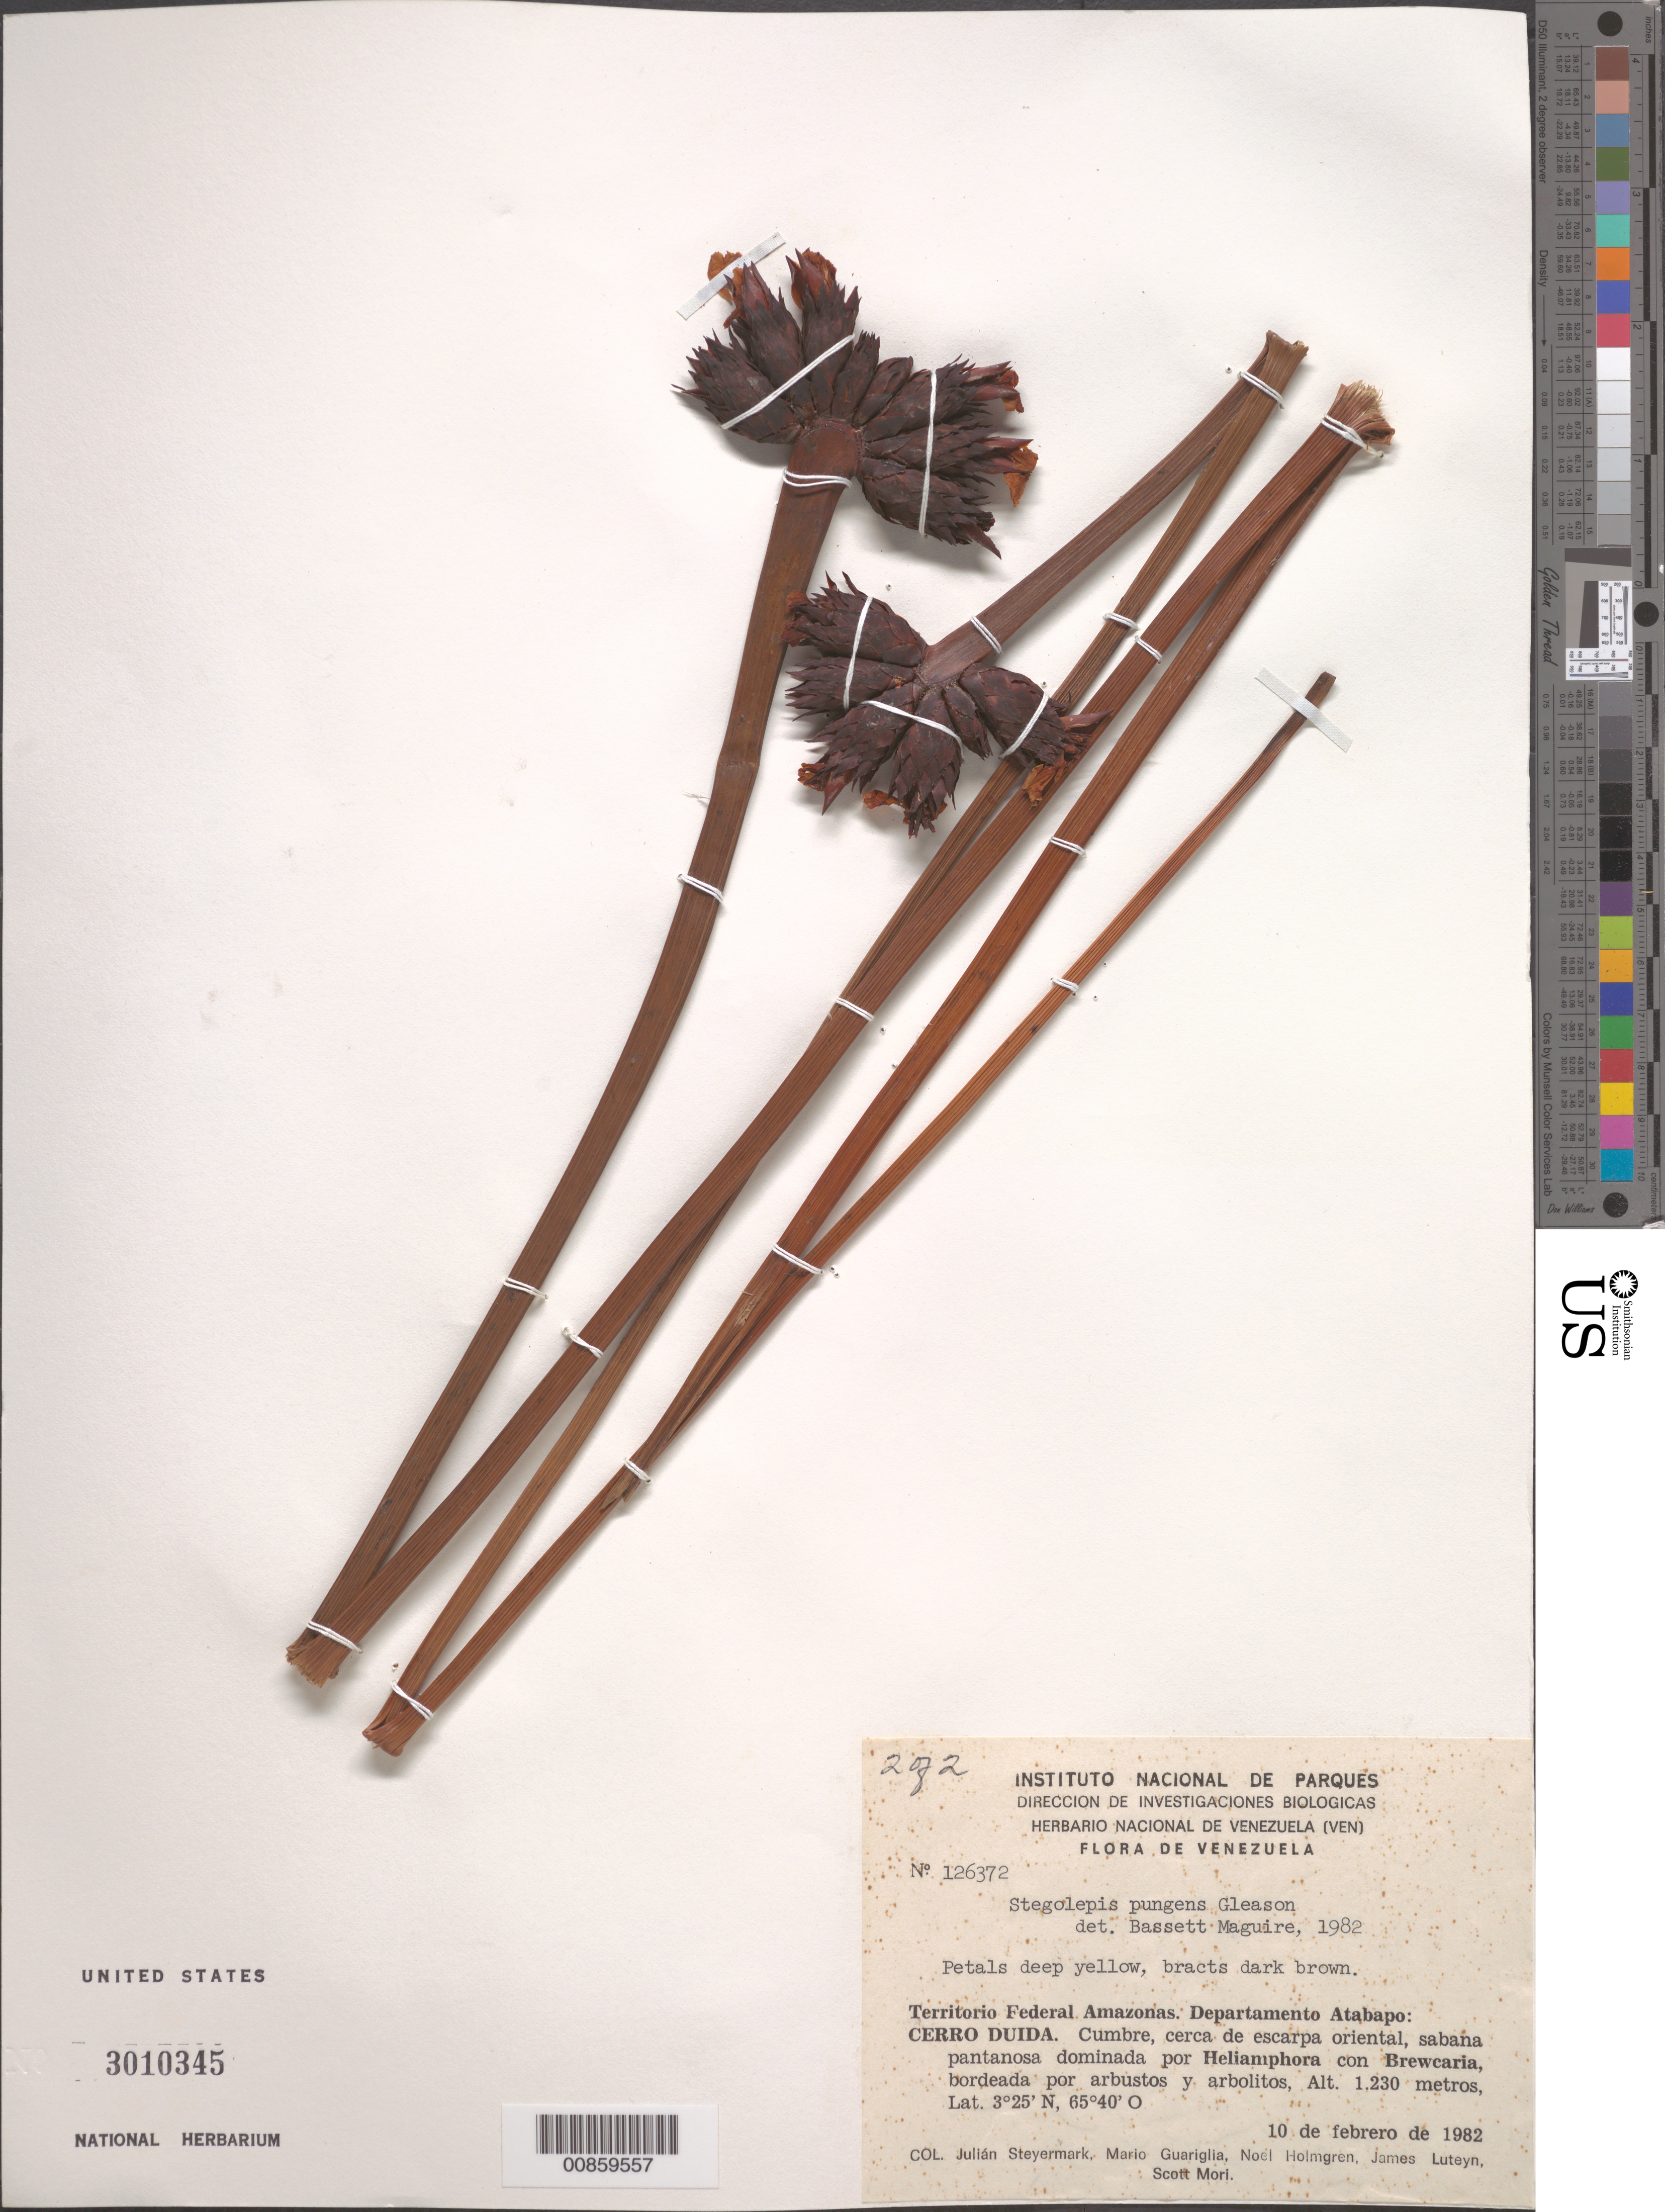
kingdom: Plantae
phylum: Tracheophyta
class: Liliopsida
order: Poales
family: Rapateaceae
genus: Stegolepis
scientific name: Stegolepis pungens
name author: Gleason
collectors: J. Steyermark, M. Guariglia, N. H. Holmgren, J. L. Luteyn & S. Mori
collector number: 126372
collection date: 1982-02-10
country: Venezuela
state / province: Amazonas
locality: Territorio Federal Amazonas. Departamento Atabapo: Cerro Duida.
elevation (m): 1230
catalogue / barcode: US 3010345